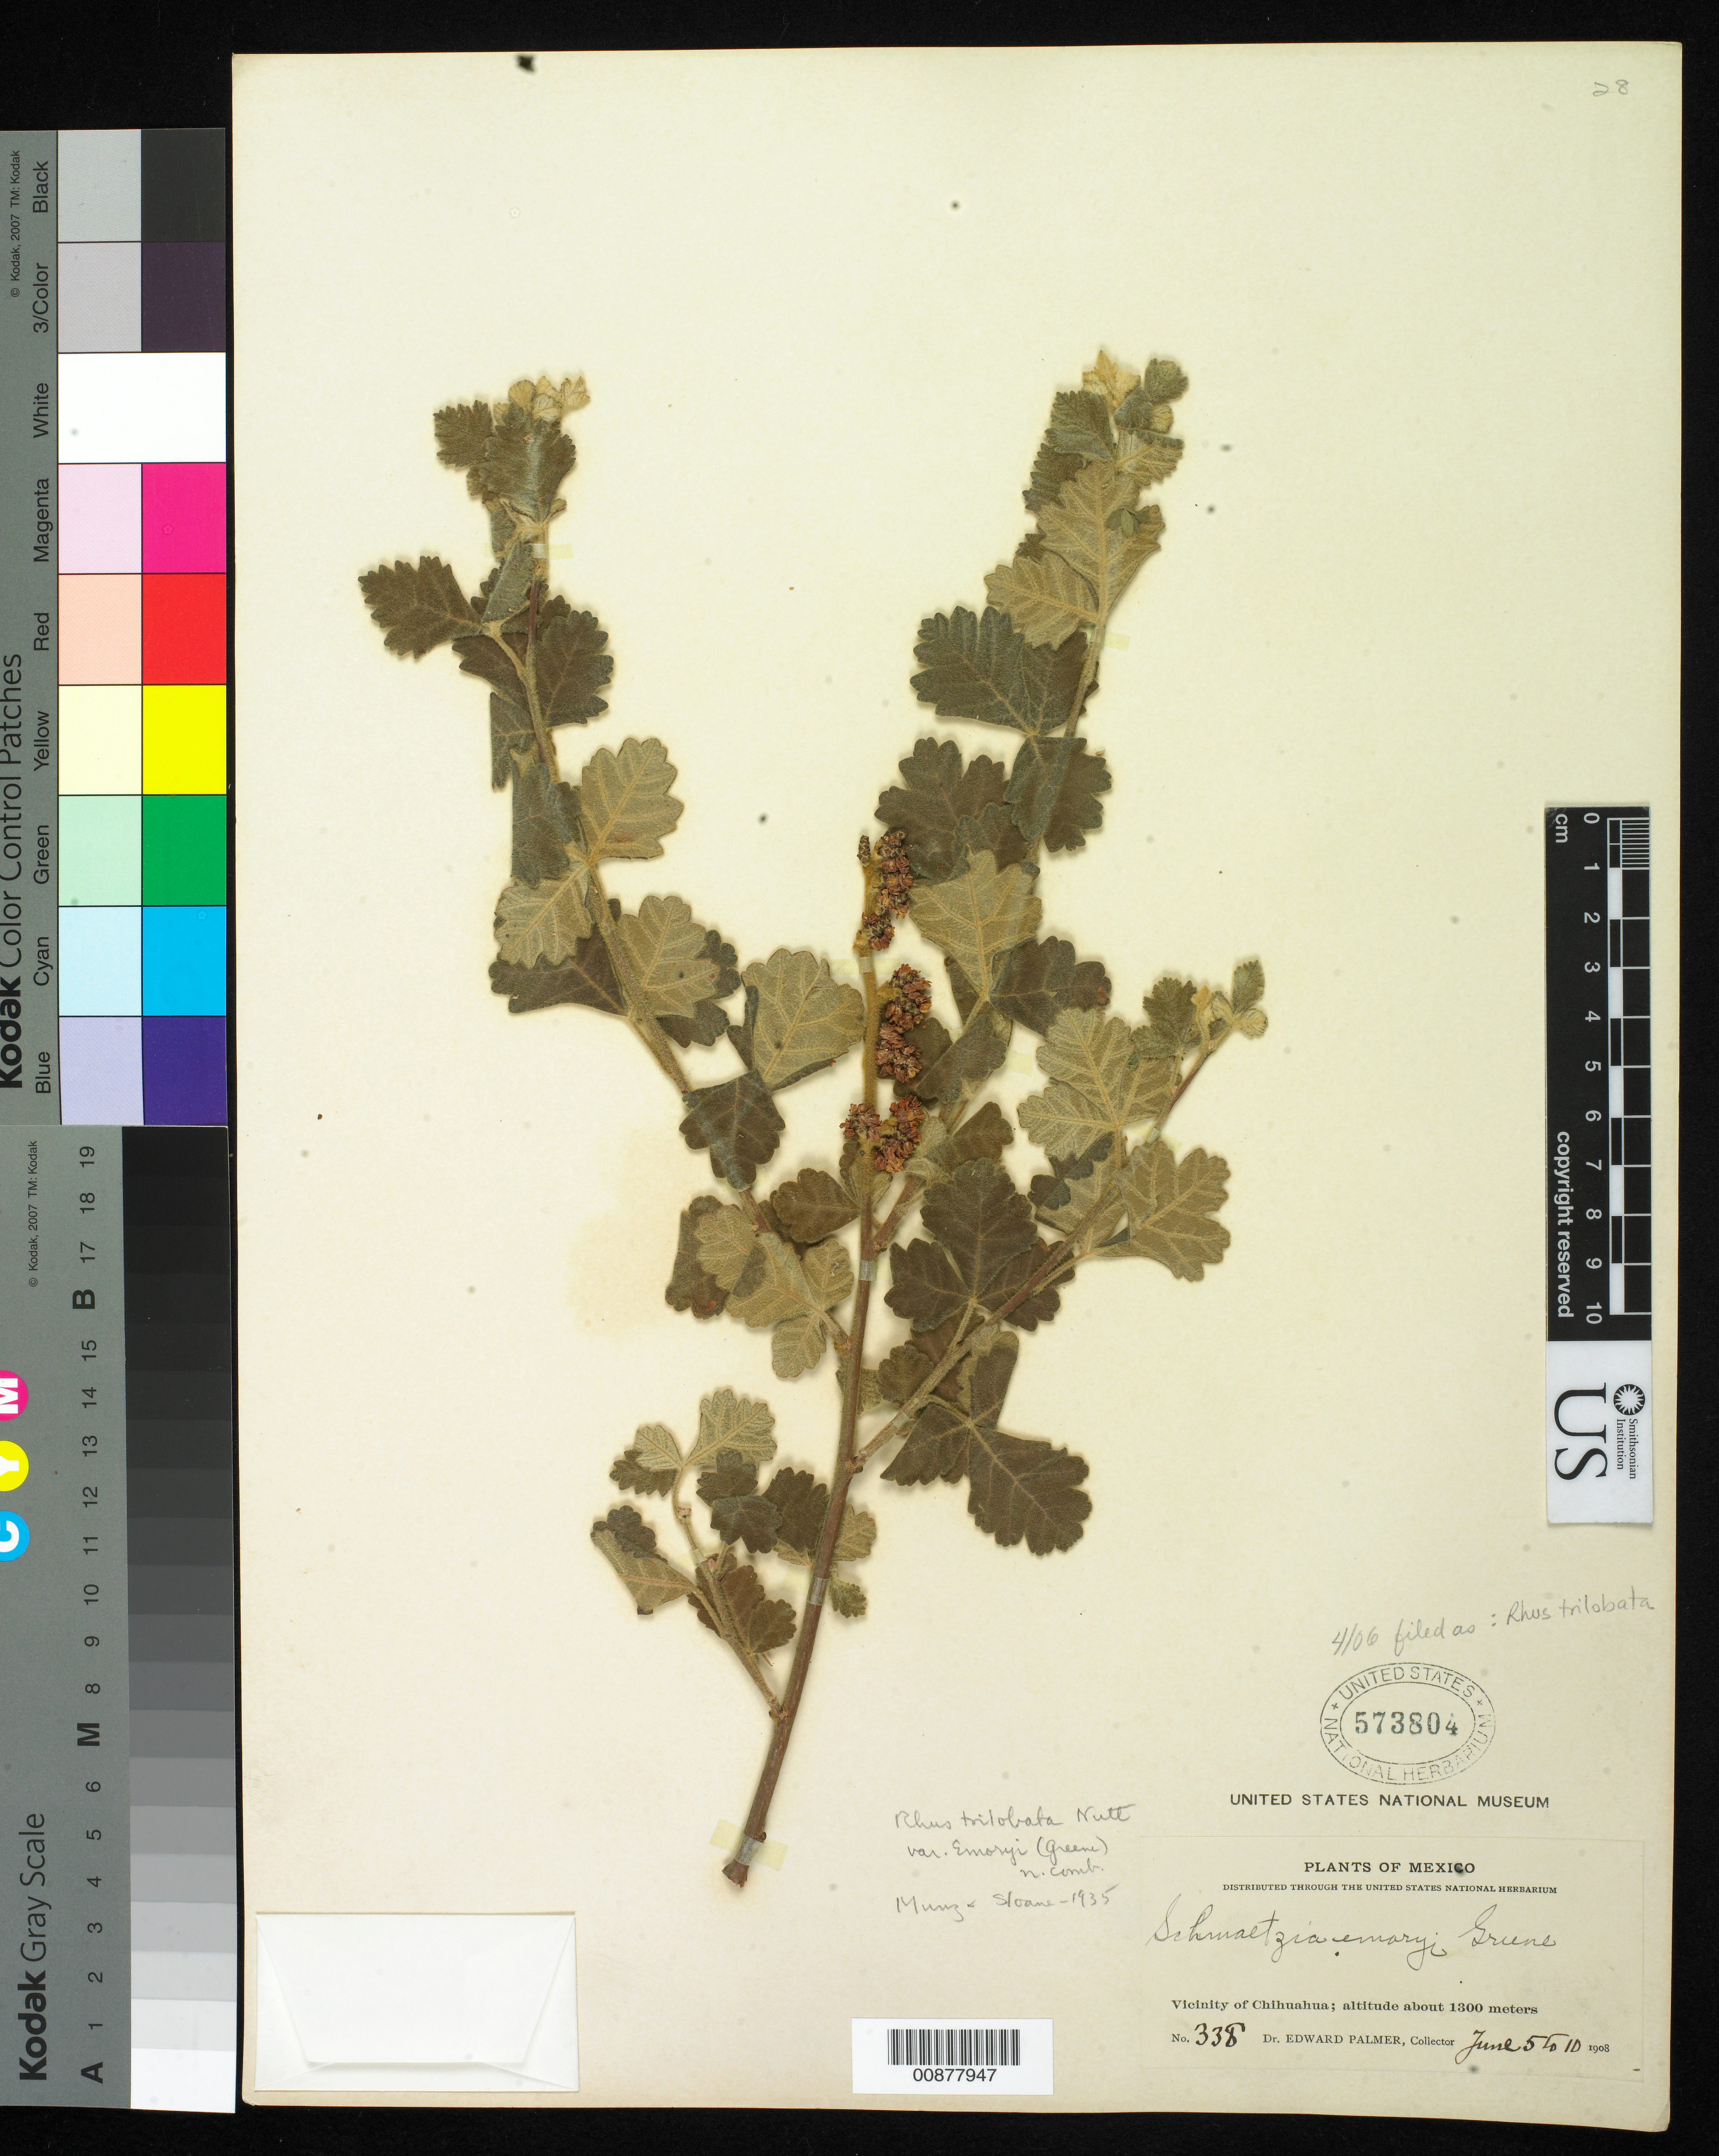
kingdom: Plantae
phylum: Tracheophyta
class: Magnoliopsida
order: Sapindales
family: Anacardiaceae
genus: Rhus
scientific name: Rhus aromatica var. pilosissima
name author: (Engelm.) Shinners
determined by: Mitchell, John D.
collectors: E. Palmer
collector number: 338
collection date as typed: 05 Jun 1908 to 10 Jun 1908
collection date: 1908-06-05/1908-06-10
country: Mexico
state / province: Chihuahua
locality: Vicinity of Chihuahua.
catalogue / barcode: US 573804